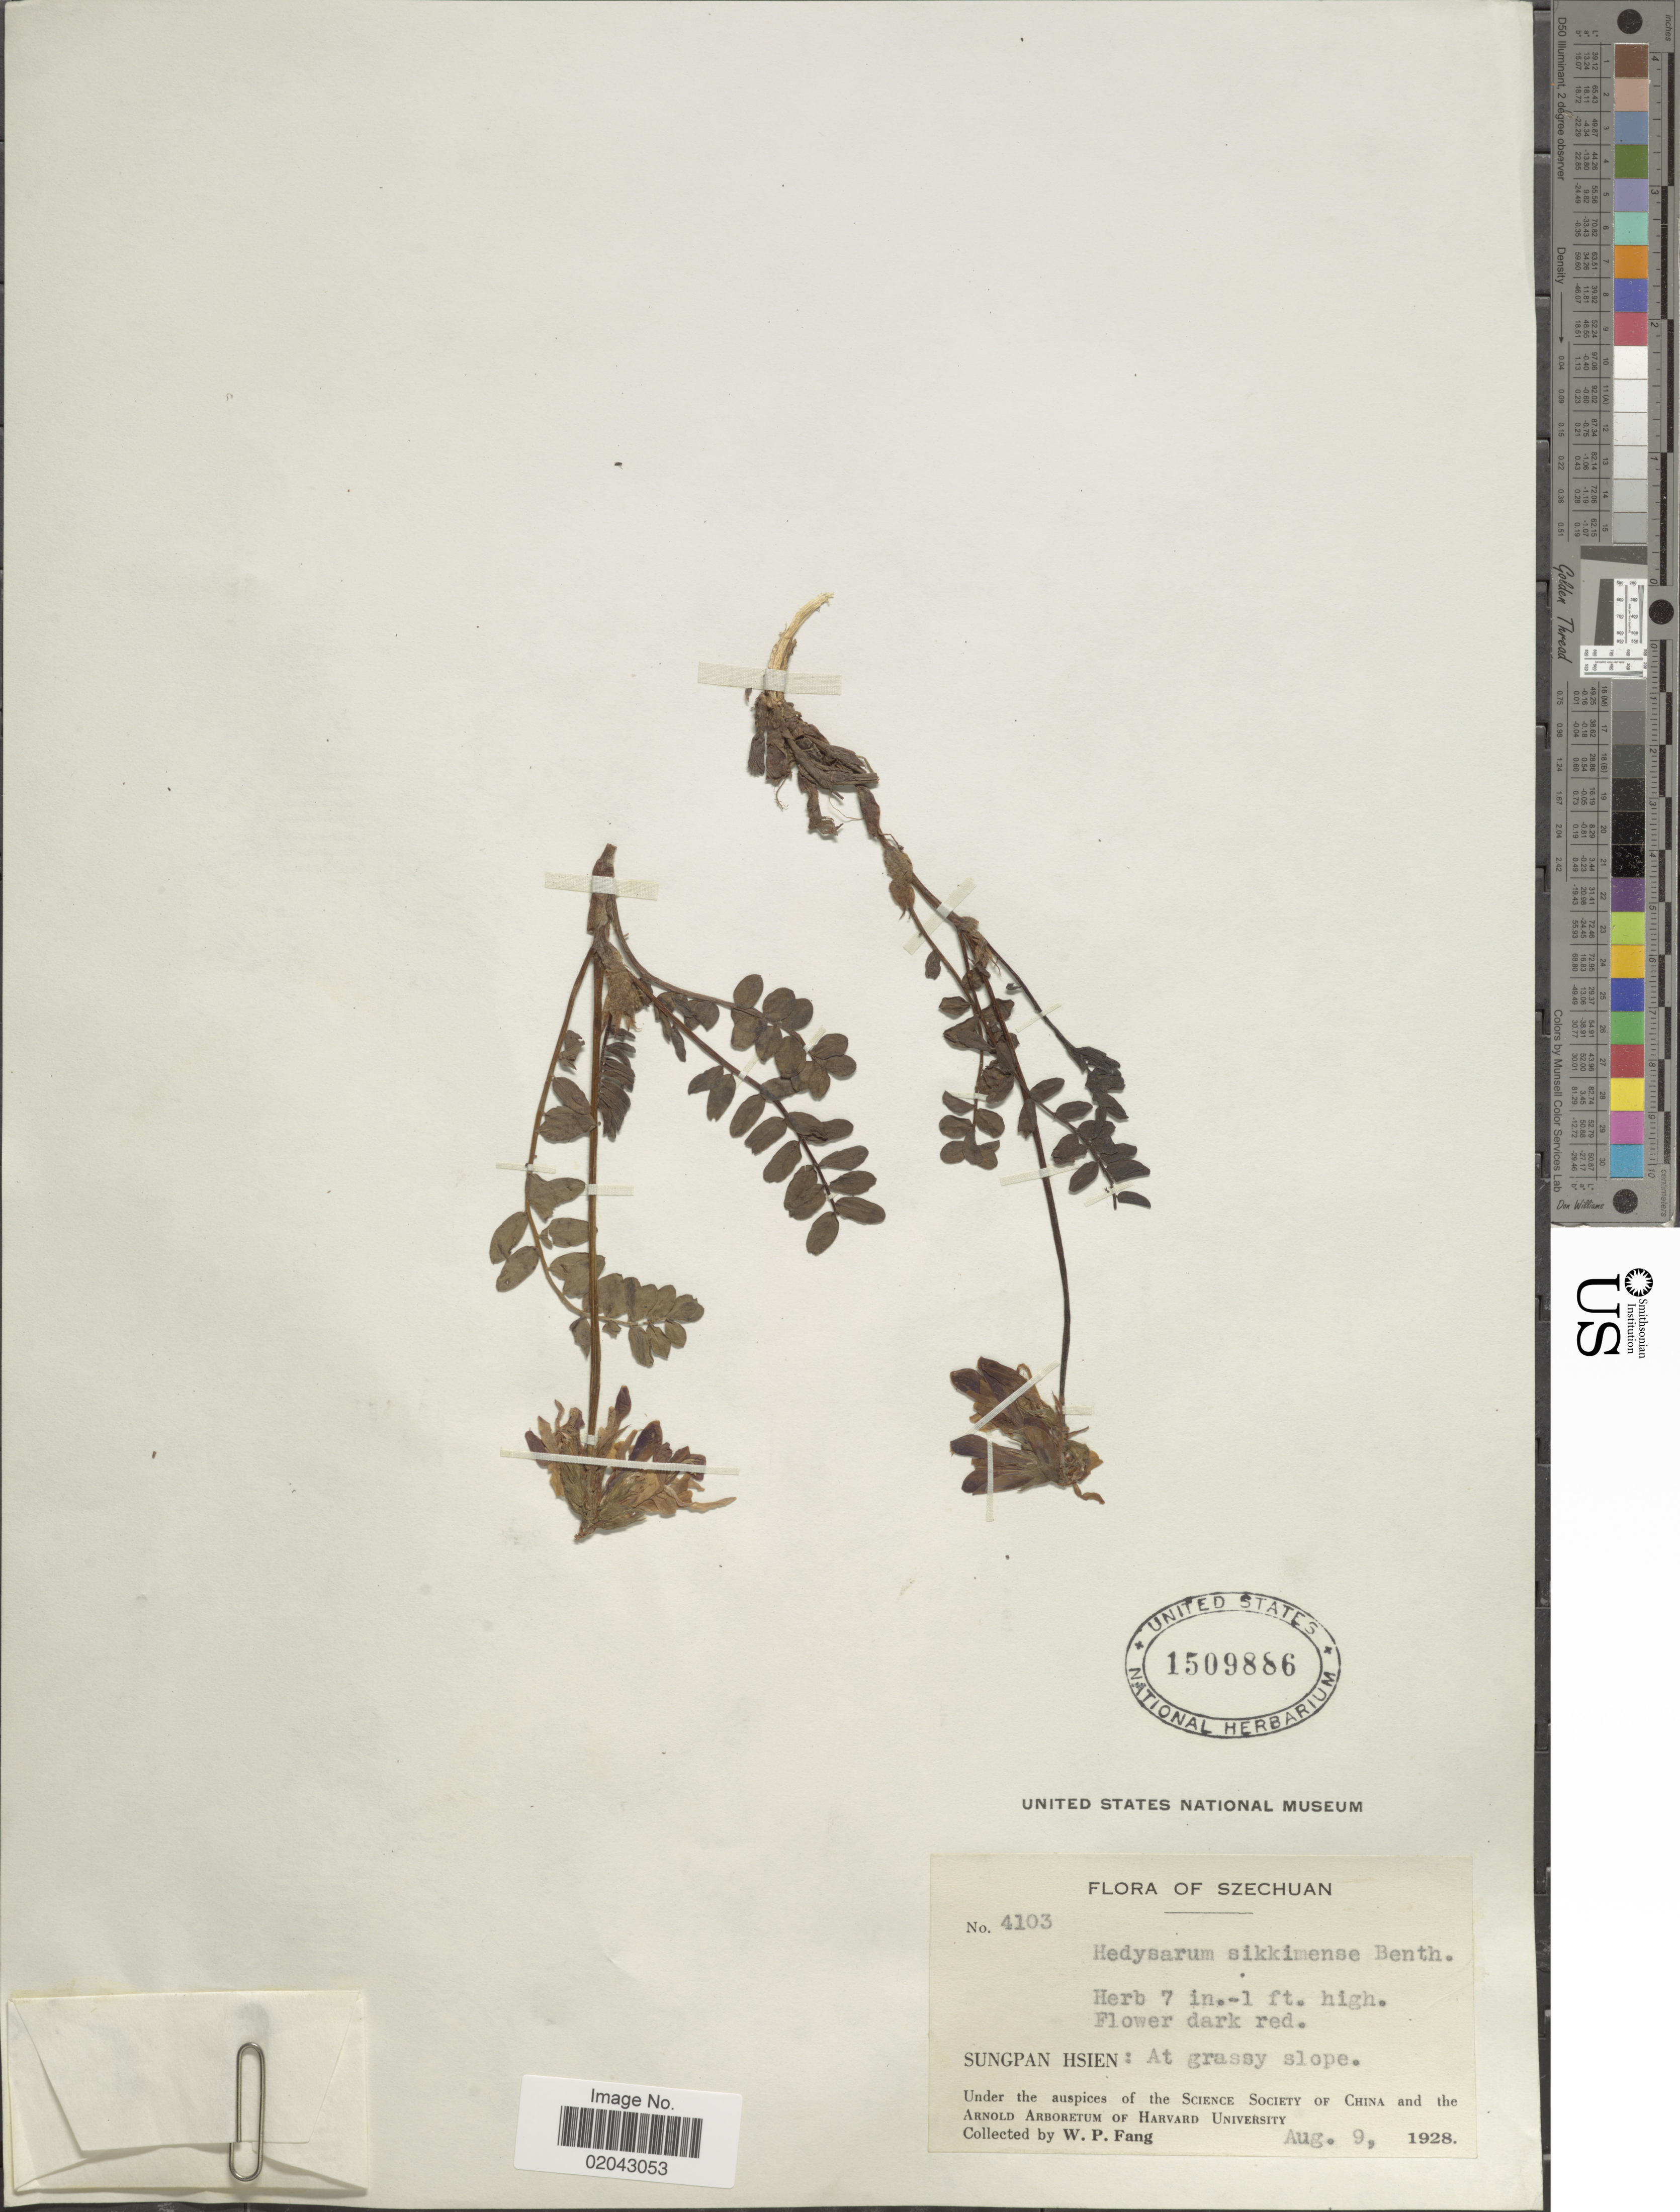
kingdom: Plantae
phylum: Tracheophyta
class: Magnoliopsida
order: Fabales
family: Fabaceae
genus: Hedysarum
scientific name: Hedysarum sikkimense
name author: Baker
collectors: W. P. Fang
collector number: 4103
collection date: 1928-08-09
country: China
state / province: Sichuan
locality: Szechuan, Sungpan Hsien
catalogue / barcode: US 1509886